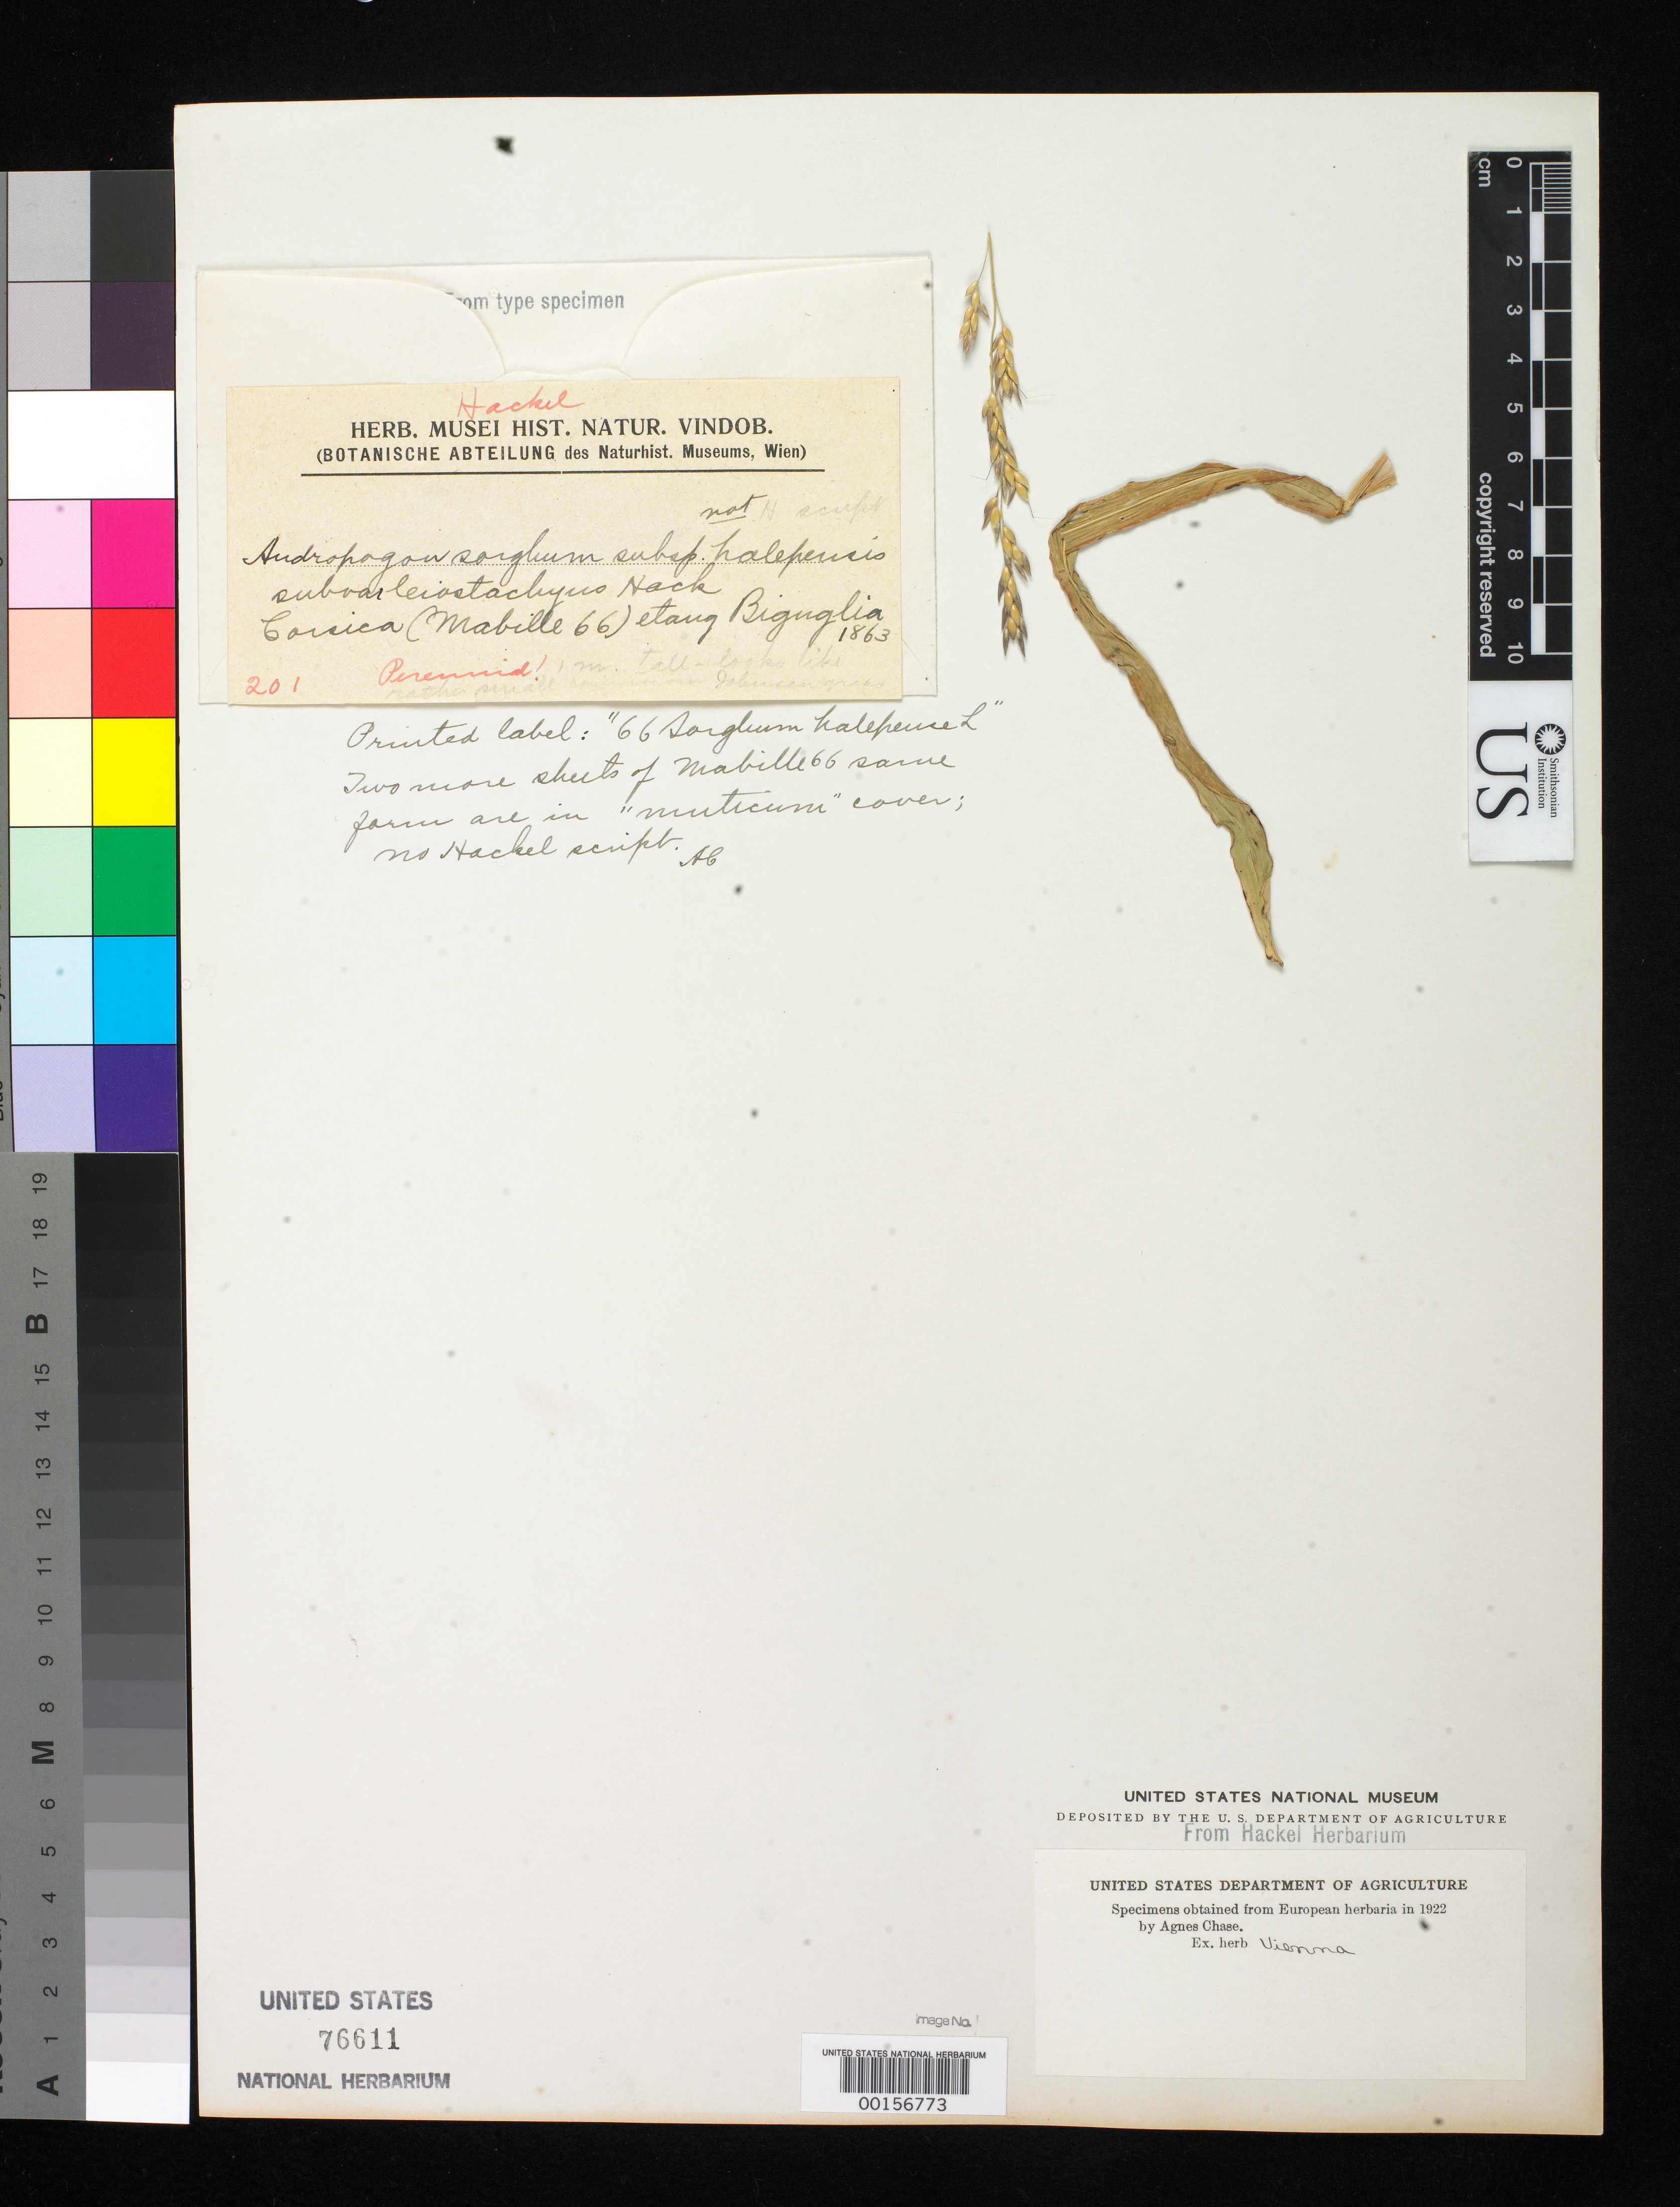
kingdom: Plantae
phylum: Tracheophyta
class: Liliopsida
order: Poales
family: Poaceae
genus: Andropogon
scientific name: Andropogon sorghum subvar. leiostachyus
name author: Hack. in A. DC.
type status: Type Fragment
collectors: J. Mabille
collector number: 66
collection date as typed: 1863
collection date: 1863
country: France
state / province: Corsica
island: Corse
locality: Bignglia.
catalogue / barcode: US 76611